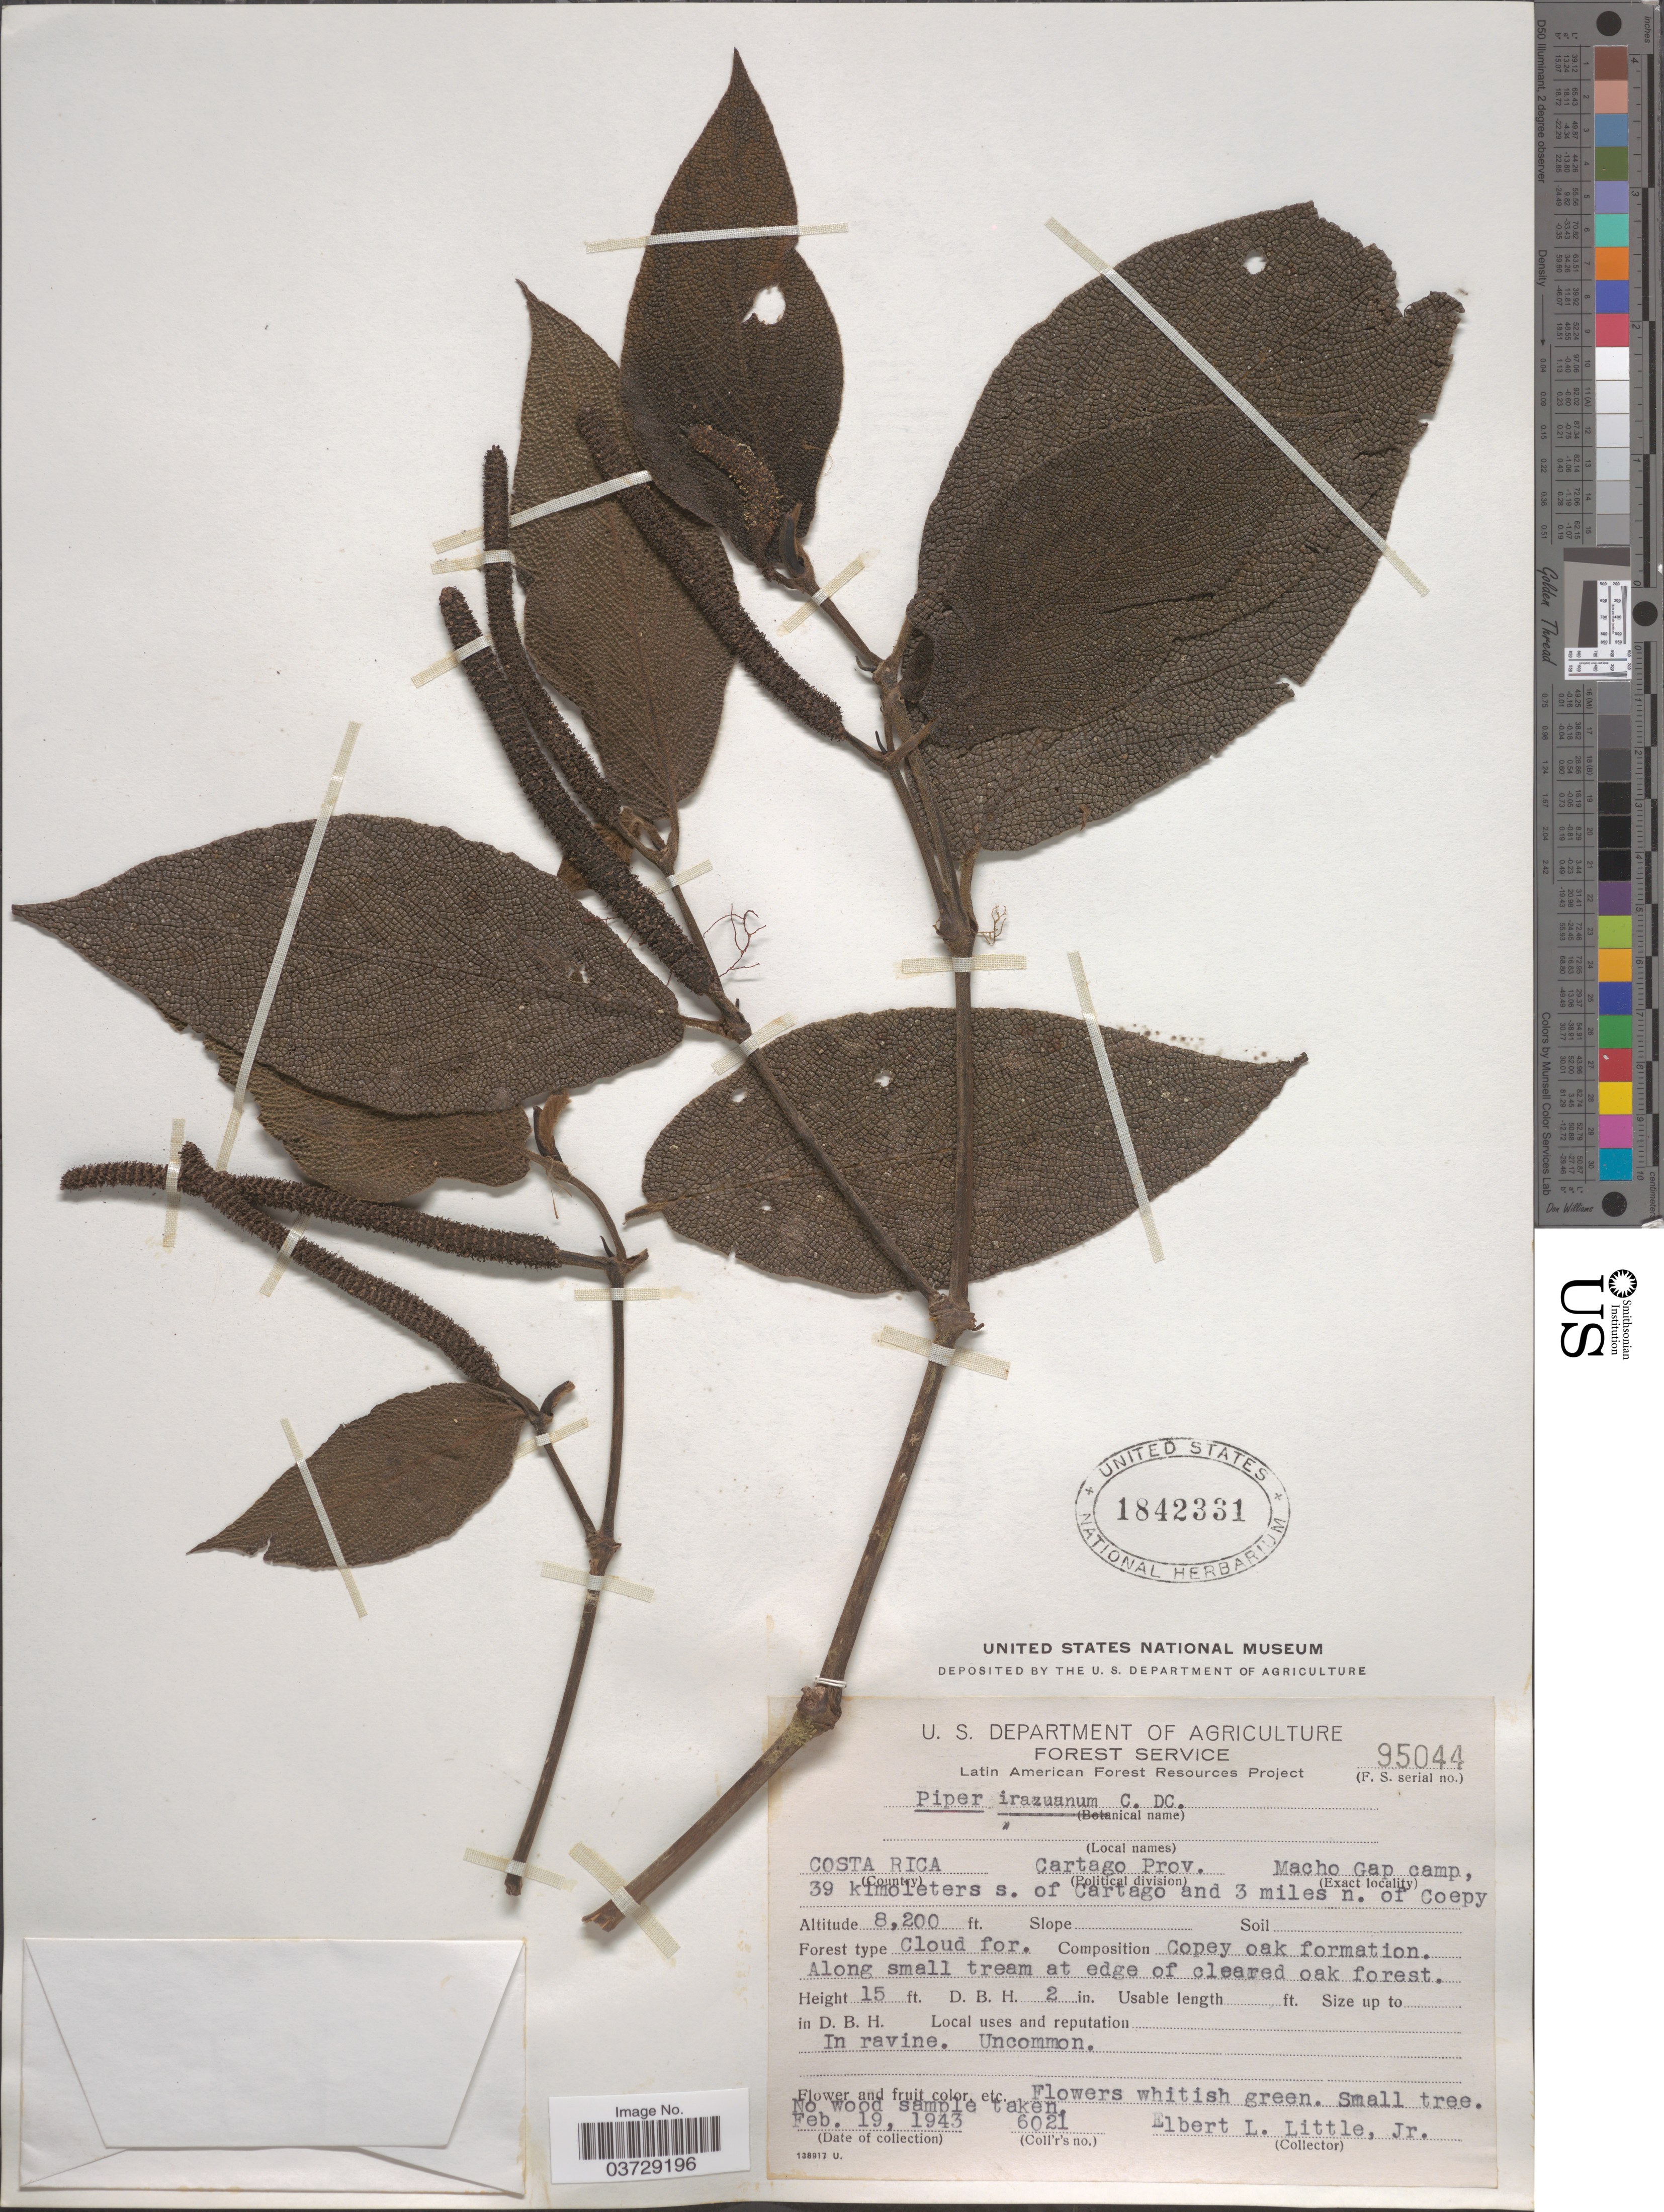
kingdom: Plantae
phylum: Tracheophyta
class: Magnoliopsida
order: Piperales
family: Piperaceae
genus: Piper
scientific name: Piper irazuanum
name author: C. DC.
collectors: E. L. Little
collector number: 6021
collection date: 1943-02-19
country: Costa Rica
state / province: Cartago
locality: Macho Gap camp, 39 kilometers s. of Cartago and 3 miles n. of Coepy.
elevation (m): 2499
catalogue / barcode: US 1842331